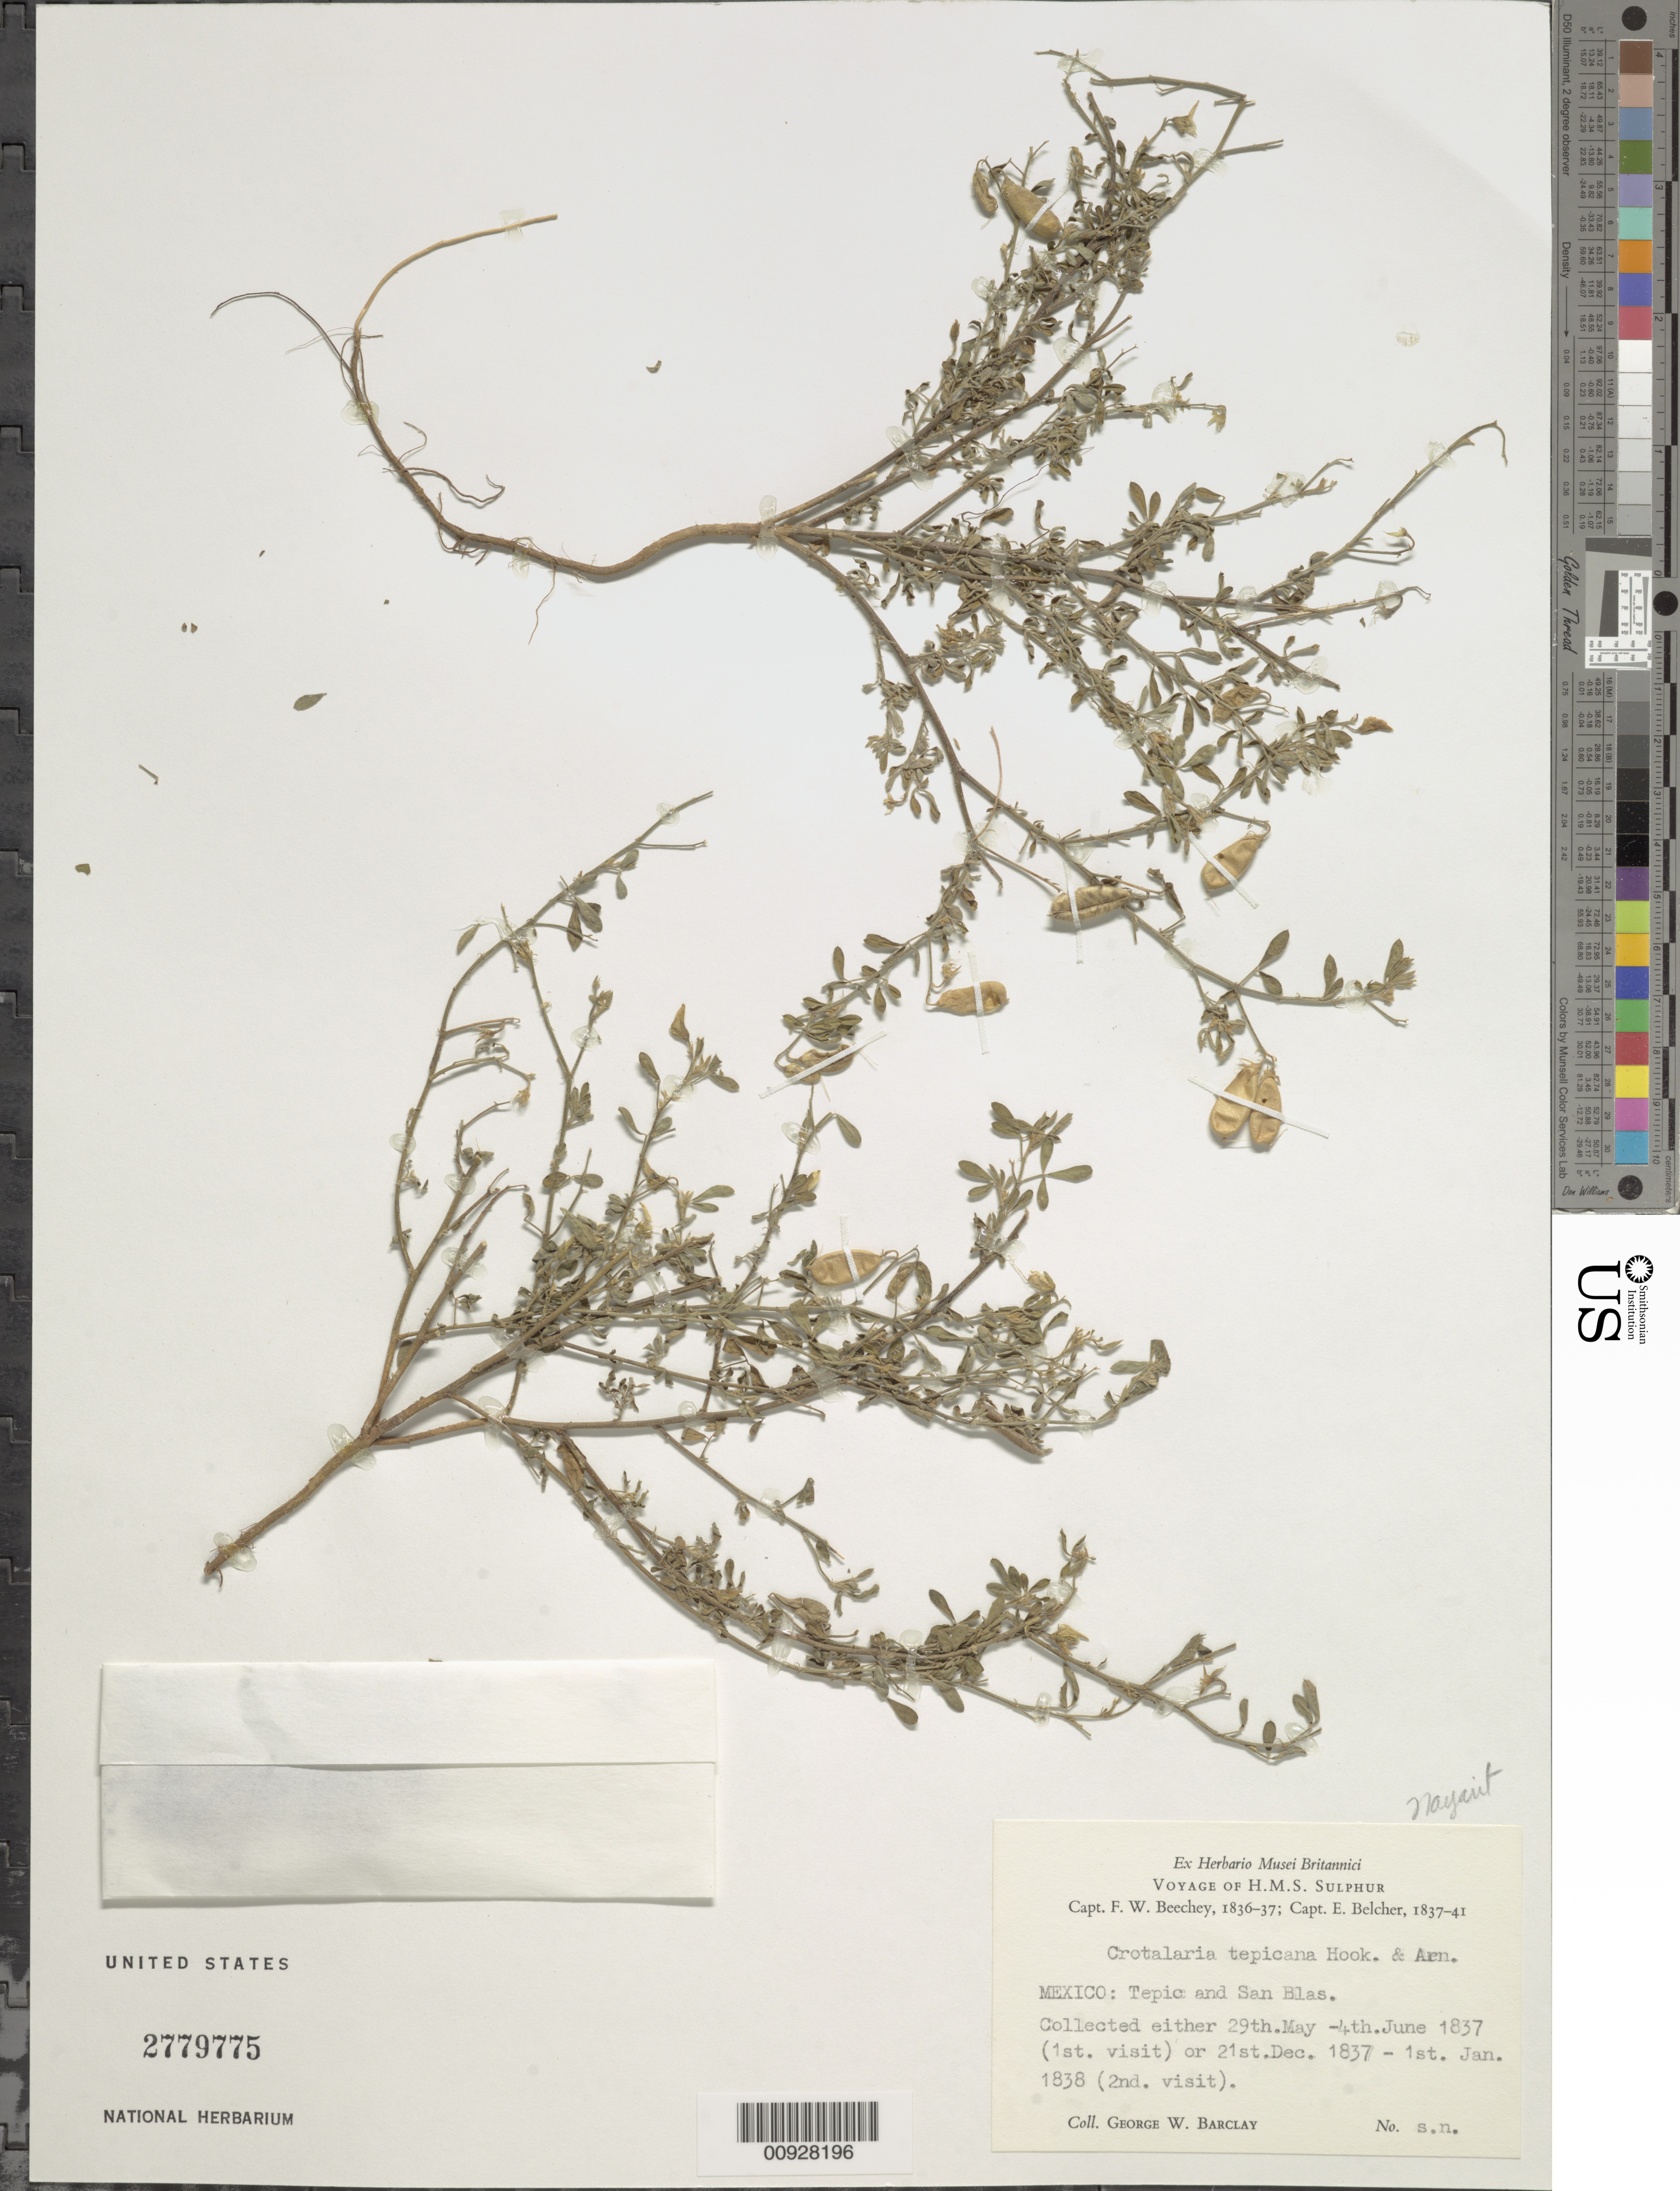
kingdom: Plantae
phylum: Tracheophyta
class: Magnoliopsida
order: Fabales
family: Fabaceae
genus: Crotalaria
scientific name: Crotalaria tepicana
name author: Hook. & Arn.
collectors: G. W. Barclay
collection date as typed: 29 May 1837 to 04 Jun 1837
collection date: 1837-05-29/1837-06-04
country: Mexico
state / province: Nayarit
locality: Tepic and San Blas.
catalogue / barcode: US 2779775